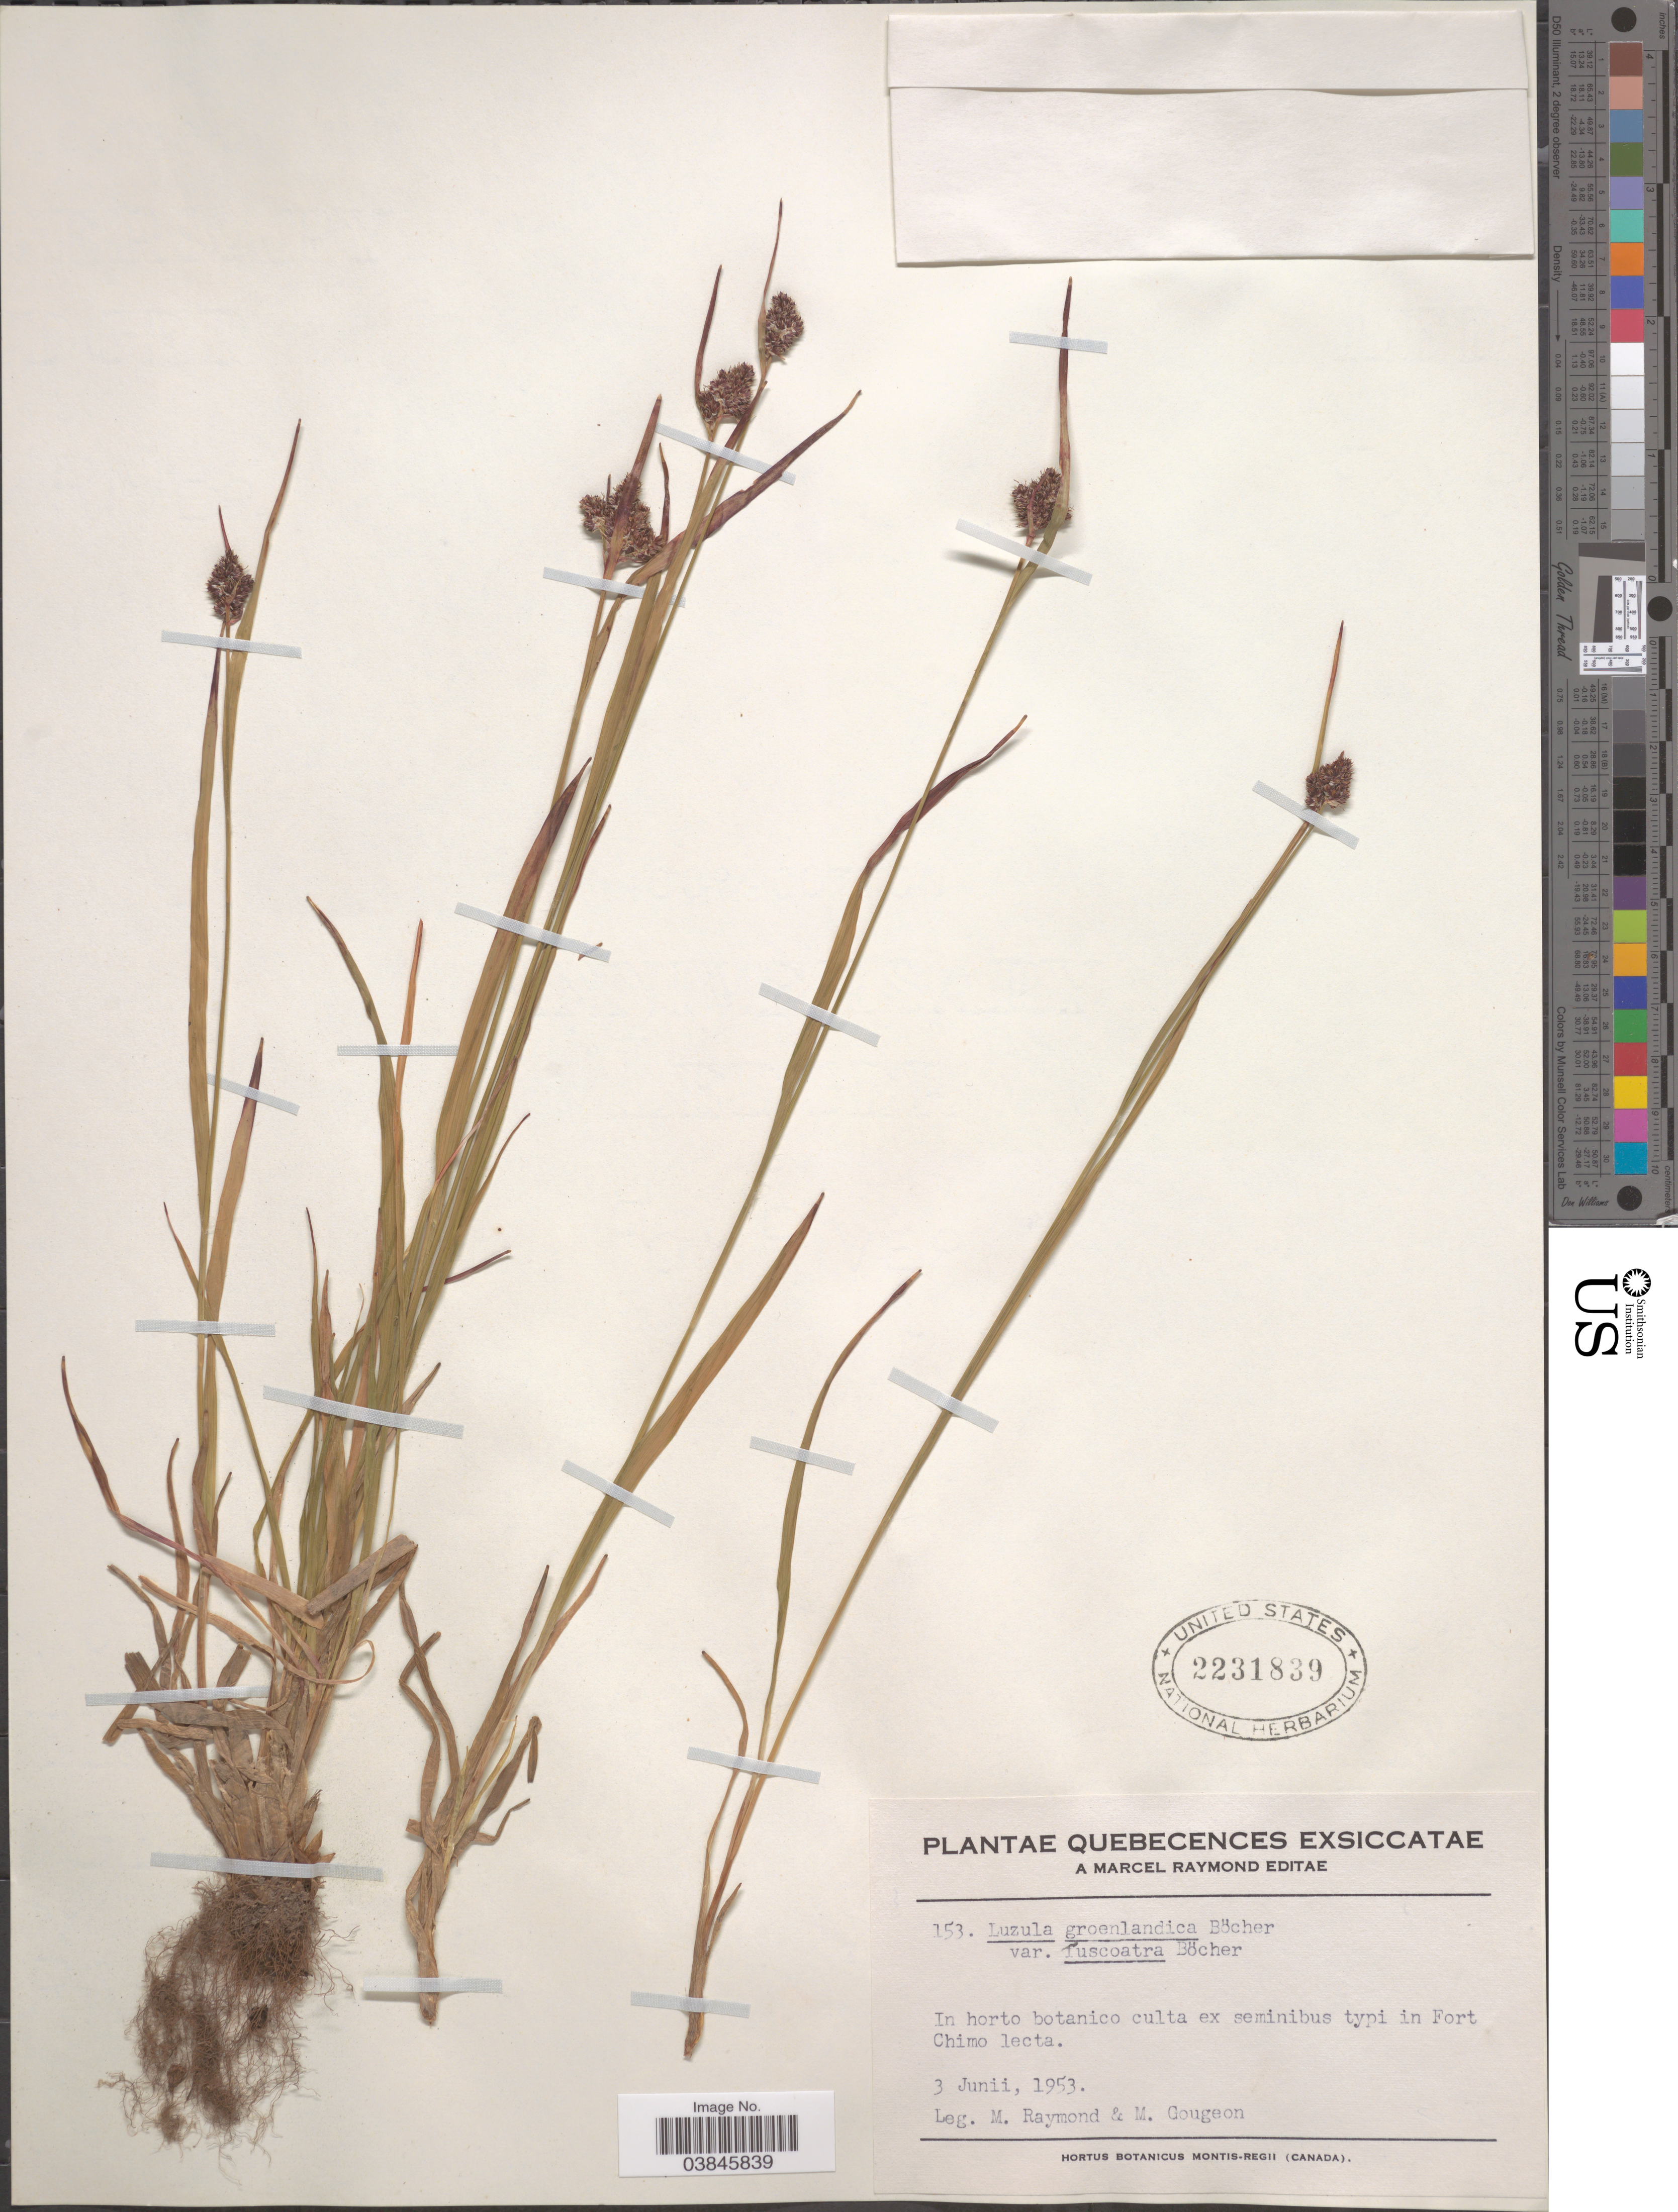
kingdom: Plantae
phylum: Tracheophyta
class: Liliopsida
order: Poales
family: Juncaceae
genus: Luzula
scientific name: Luzula groenlandica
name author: Böcher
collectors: M. Raymond & M. Gougeon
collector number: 153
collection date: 1953-06-03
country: Canada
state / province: Quebec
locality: Fort Chimo lecta.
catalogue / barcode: US 2231839